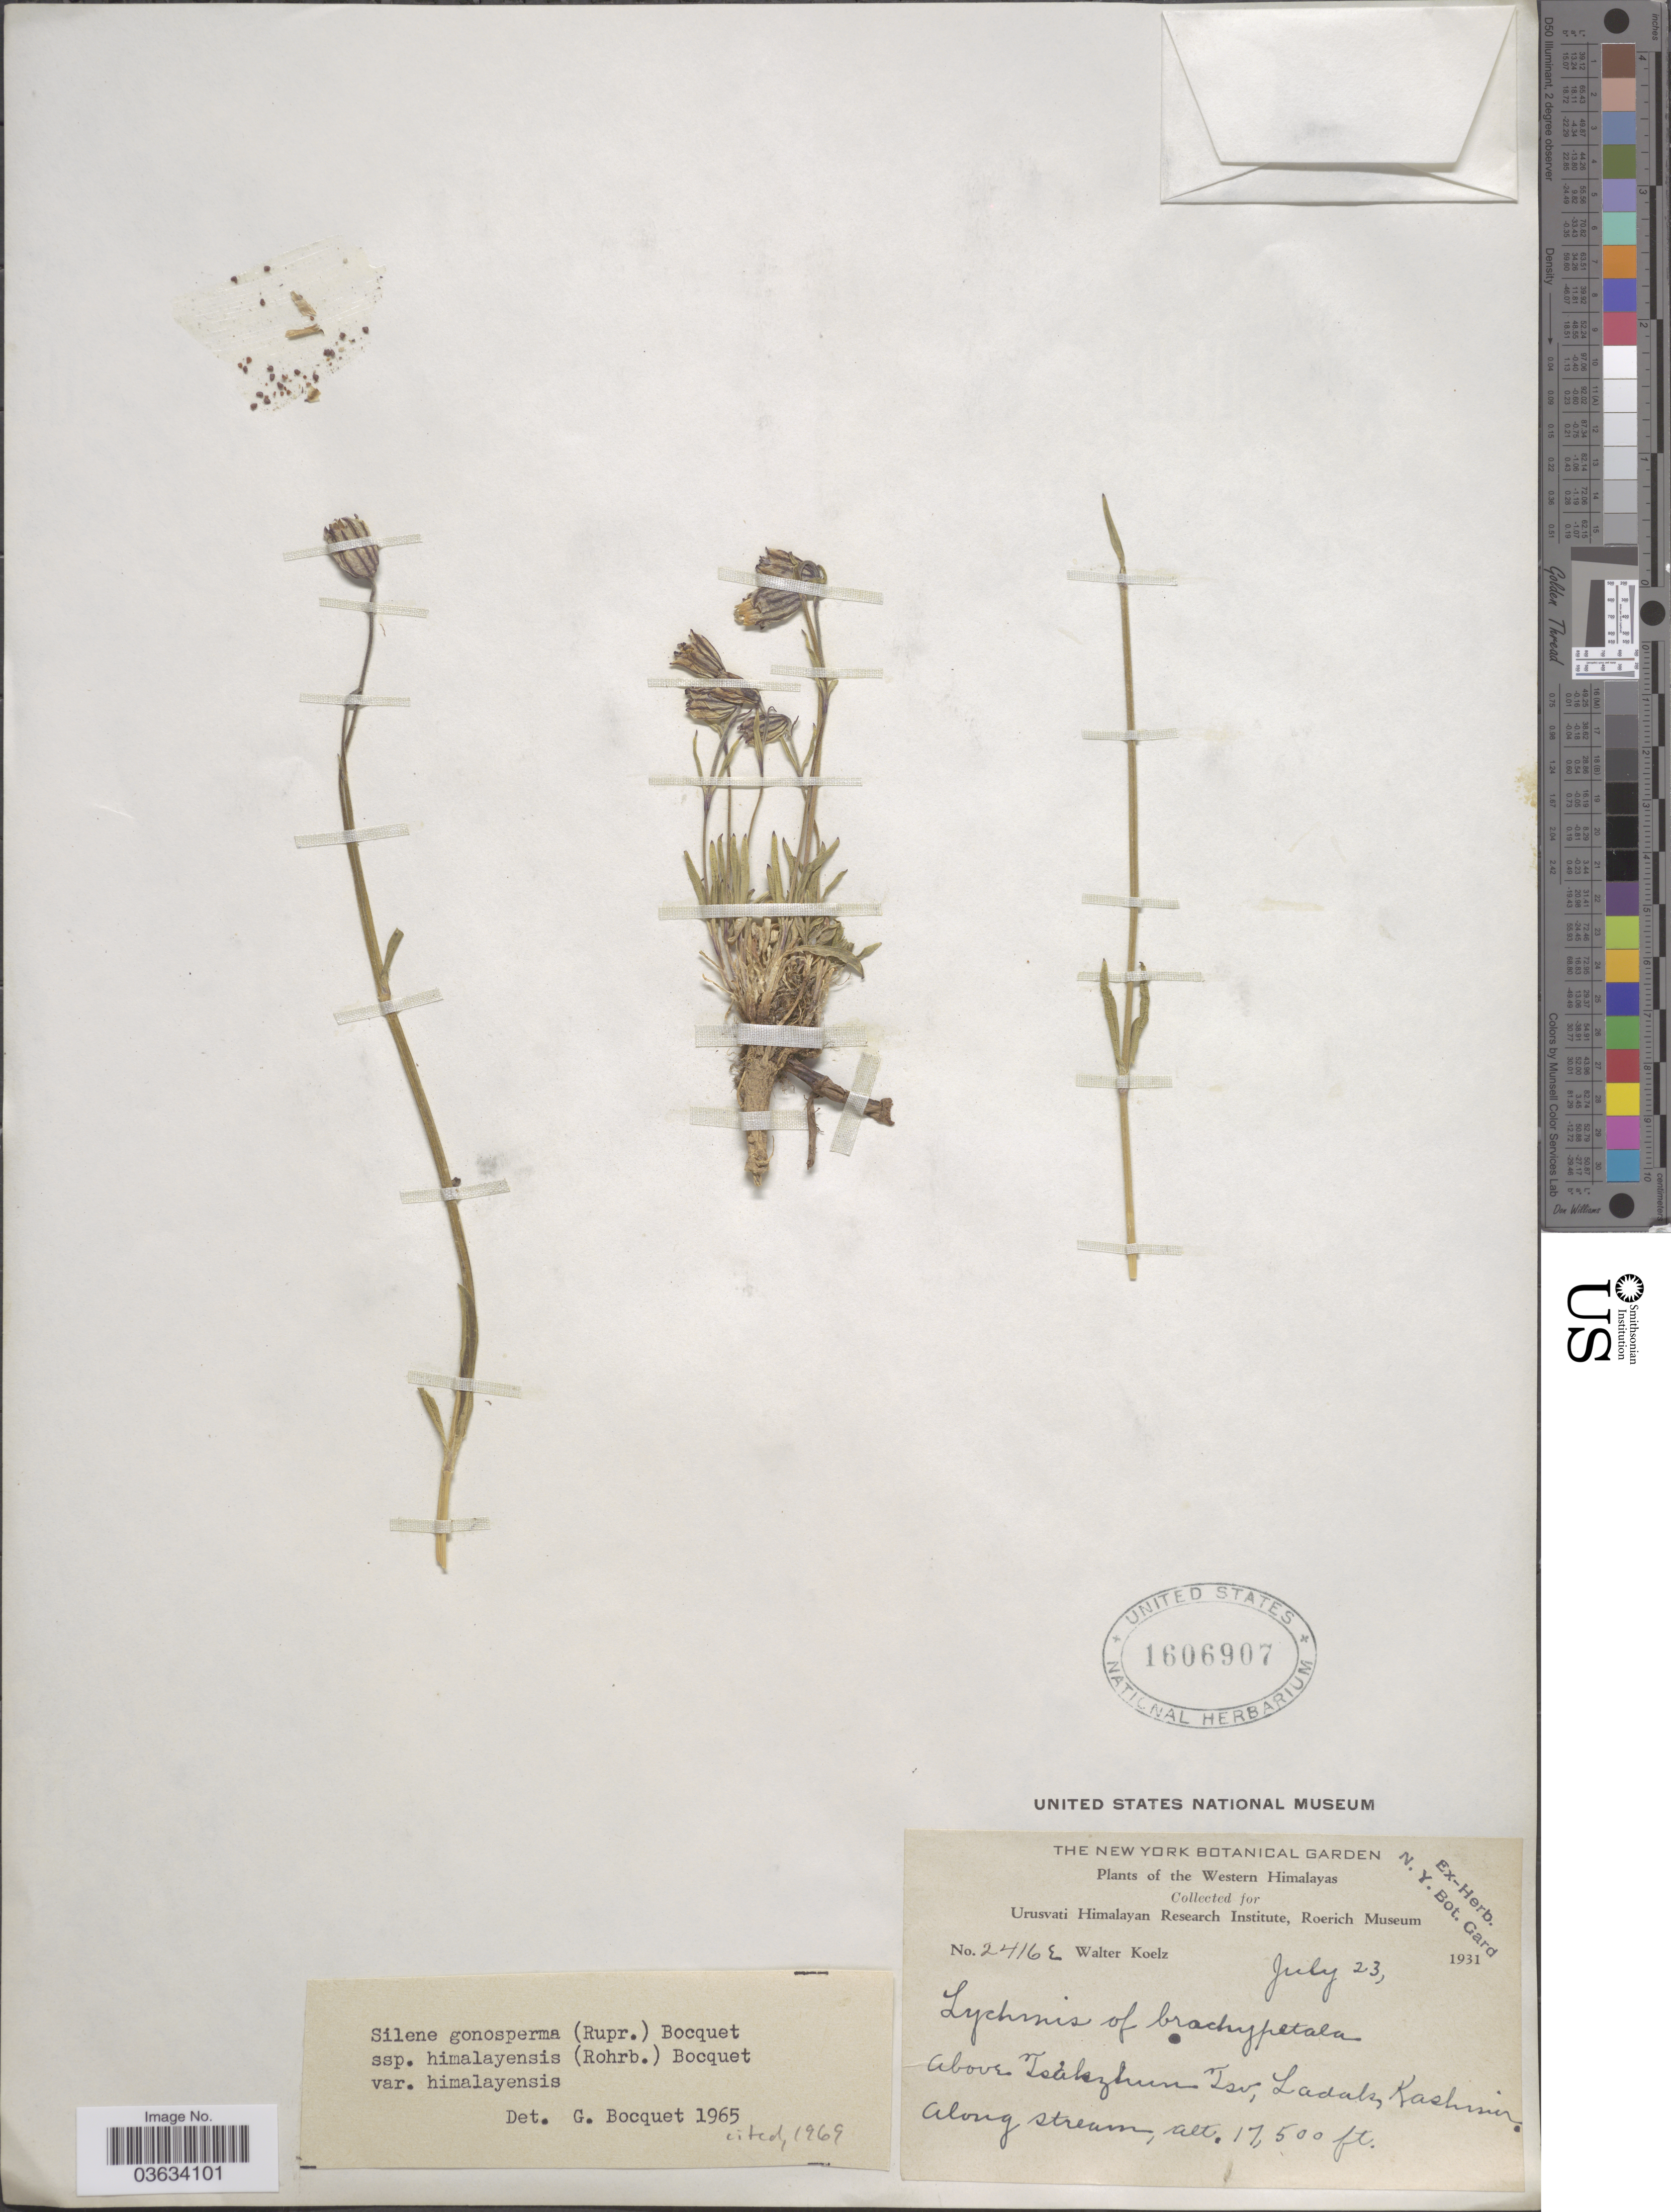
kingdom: Plantae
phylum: Tracheophyta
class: Magnoliopsida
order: Caryophyllales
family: Caryophyllaceae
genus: Silene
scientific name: Silene gonosperma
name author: (Rupr.) Bocquet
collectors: W. N. Koelz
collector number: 2416E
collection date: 1931-07-23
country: India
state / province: Ladakh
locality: Western Himalayas. Above Tsakzhun Tso, Ladak, Kashmir.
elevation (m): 5334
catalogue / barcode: US 1606907